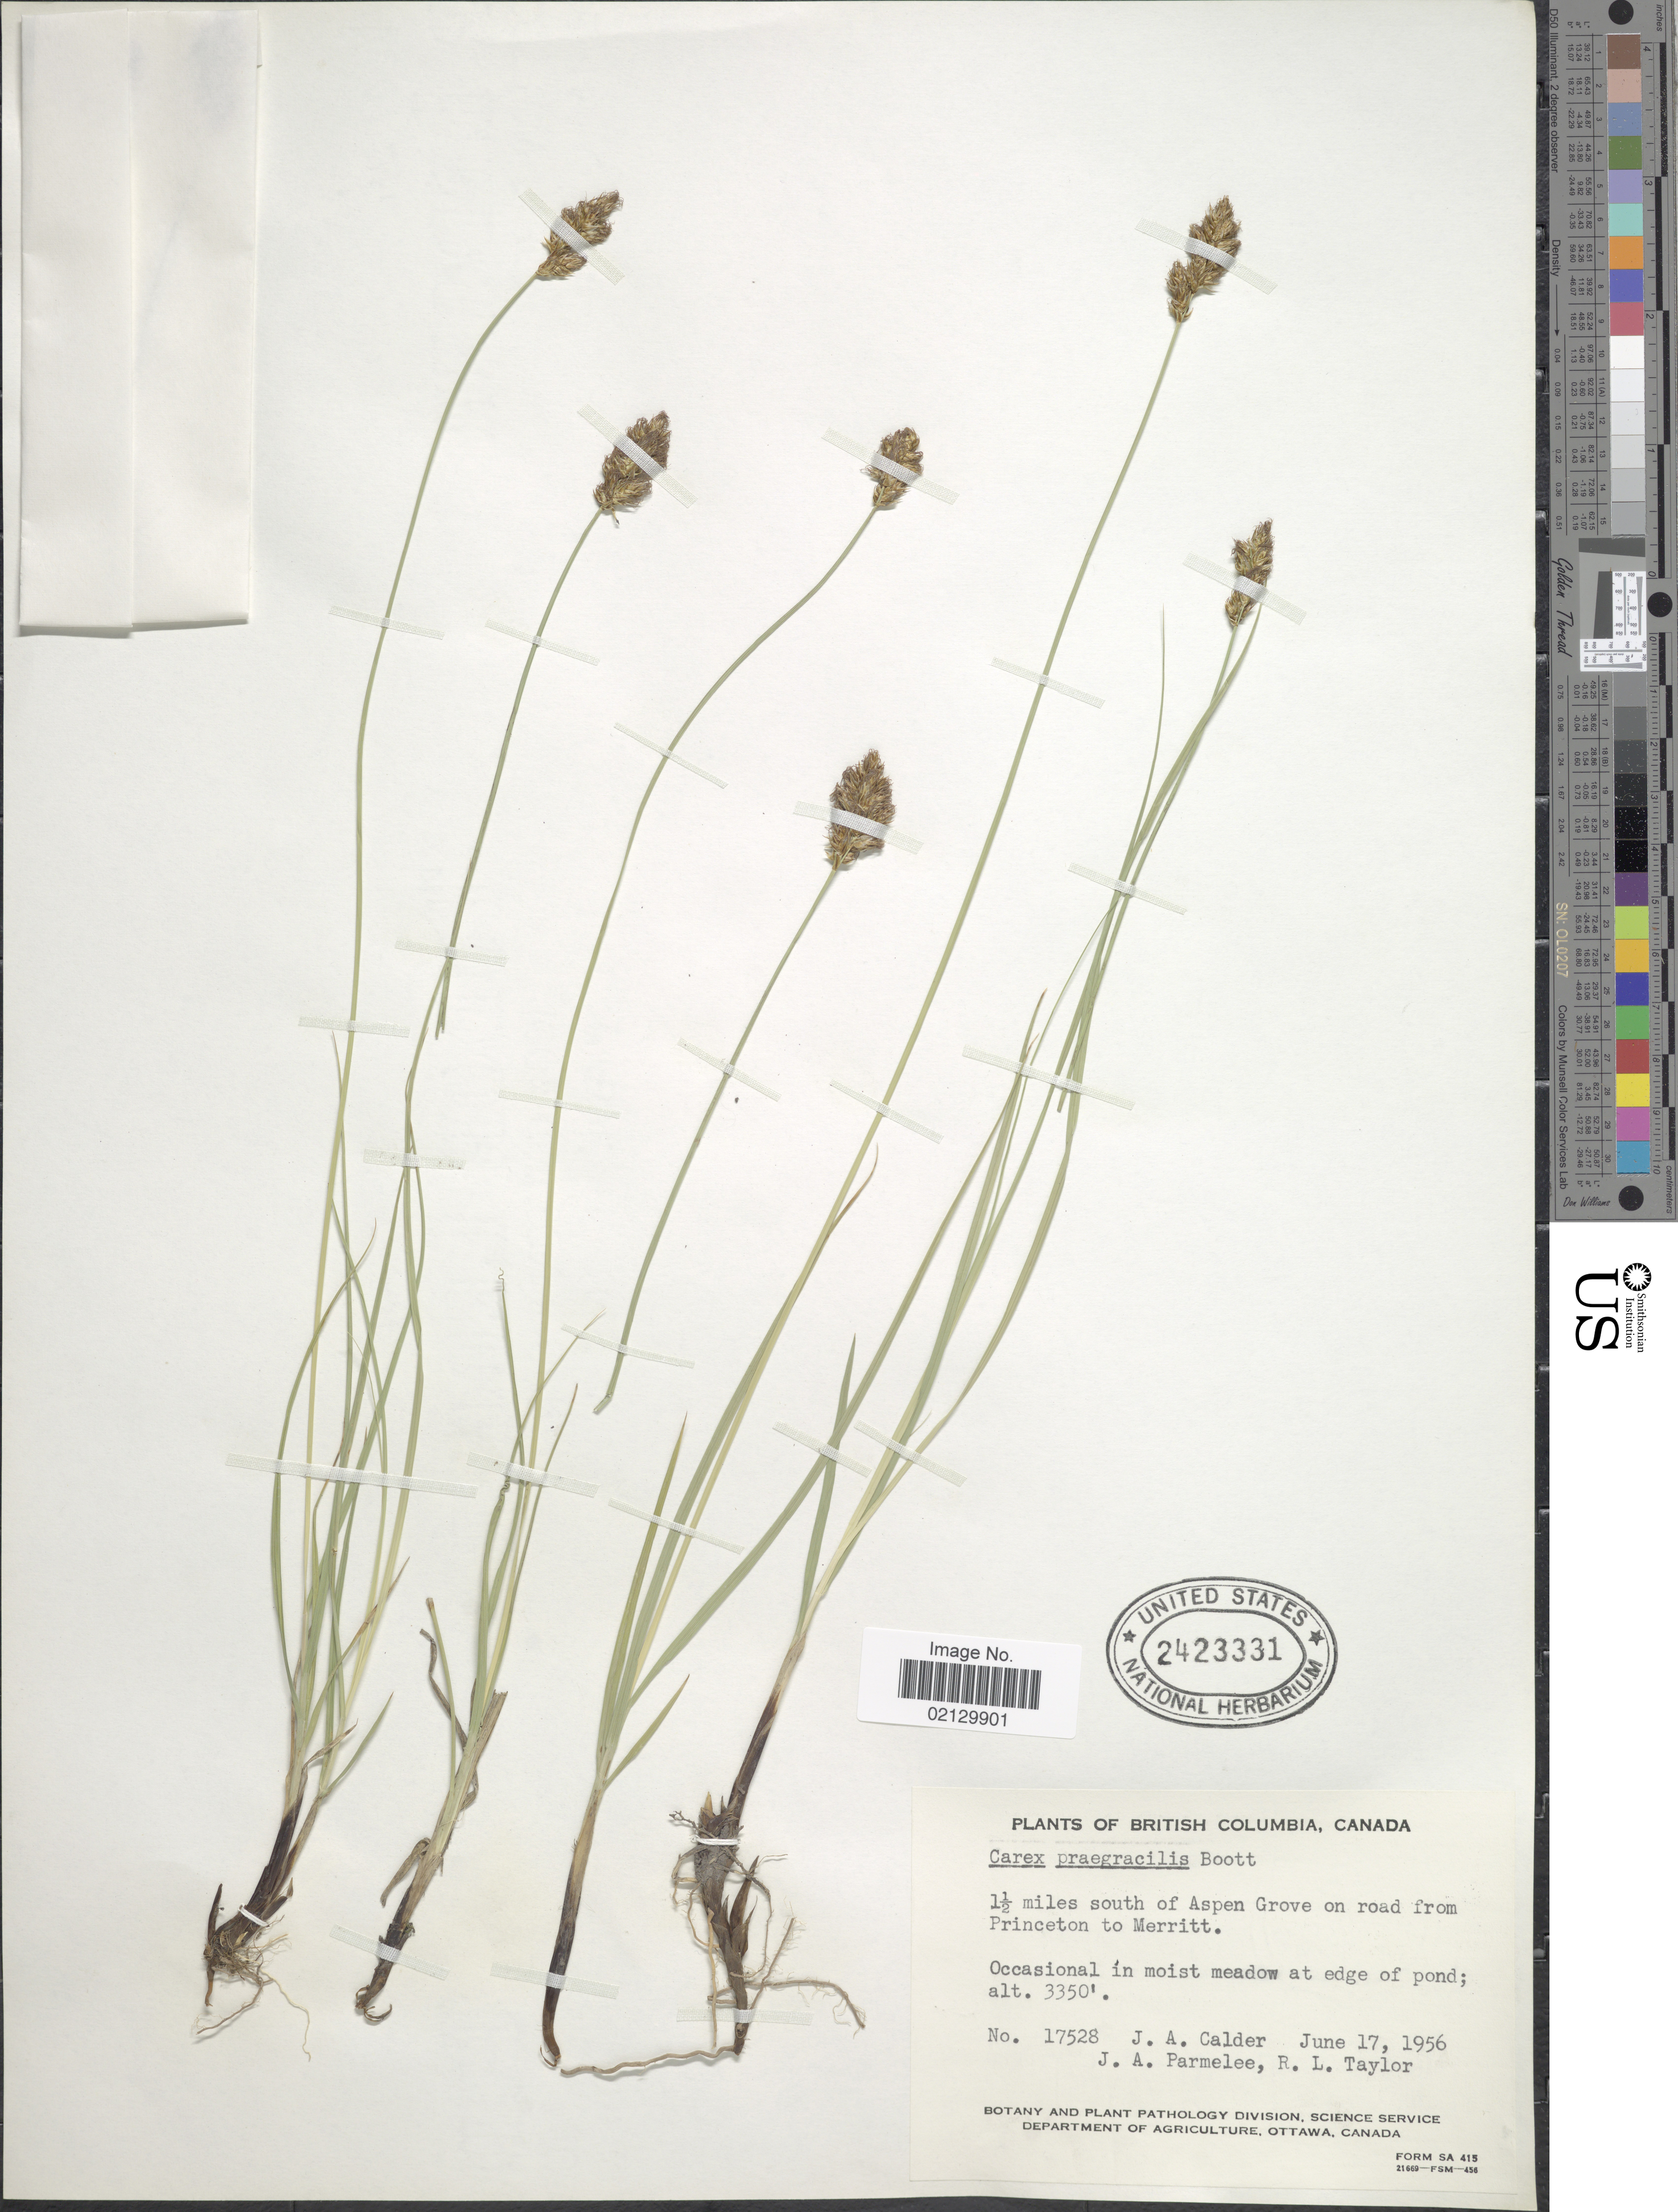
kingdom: Plantae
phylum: Tracheophyta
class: Liliopsida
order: Poales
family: Cyperaceae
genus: Carex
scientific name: Carex praegracilis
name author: W. Boott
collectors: J. A. Calder, J. A. Parmelee & R. Taylor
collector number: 17528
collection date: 1956-06-17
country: Canada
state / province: British Columbia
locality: British Columbia, Canada. 1½ miles south of Aspen Grove on road from Princetown to Merritt.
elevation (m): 1021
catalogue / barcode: US 2423331